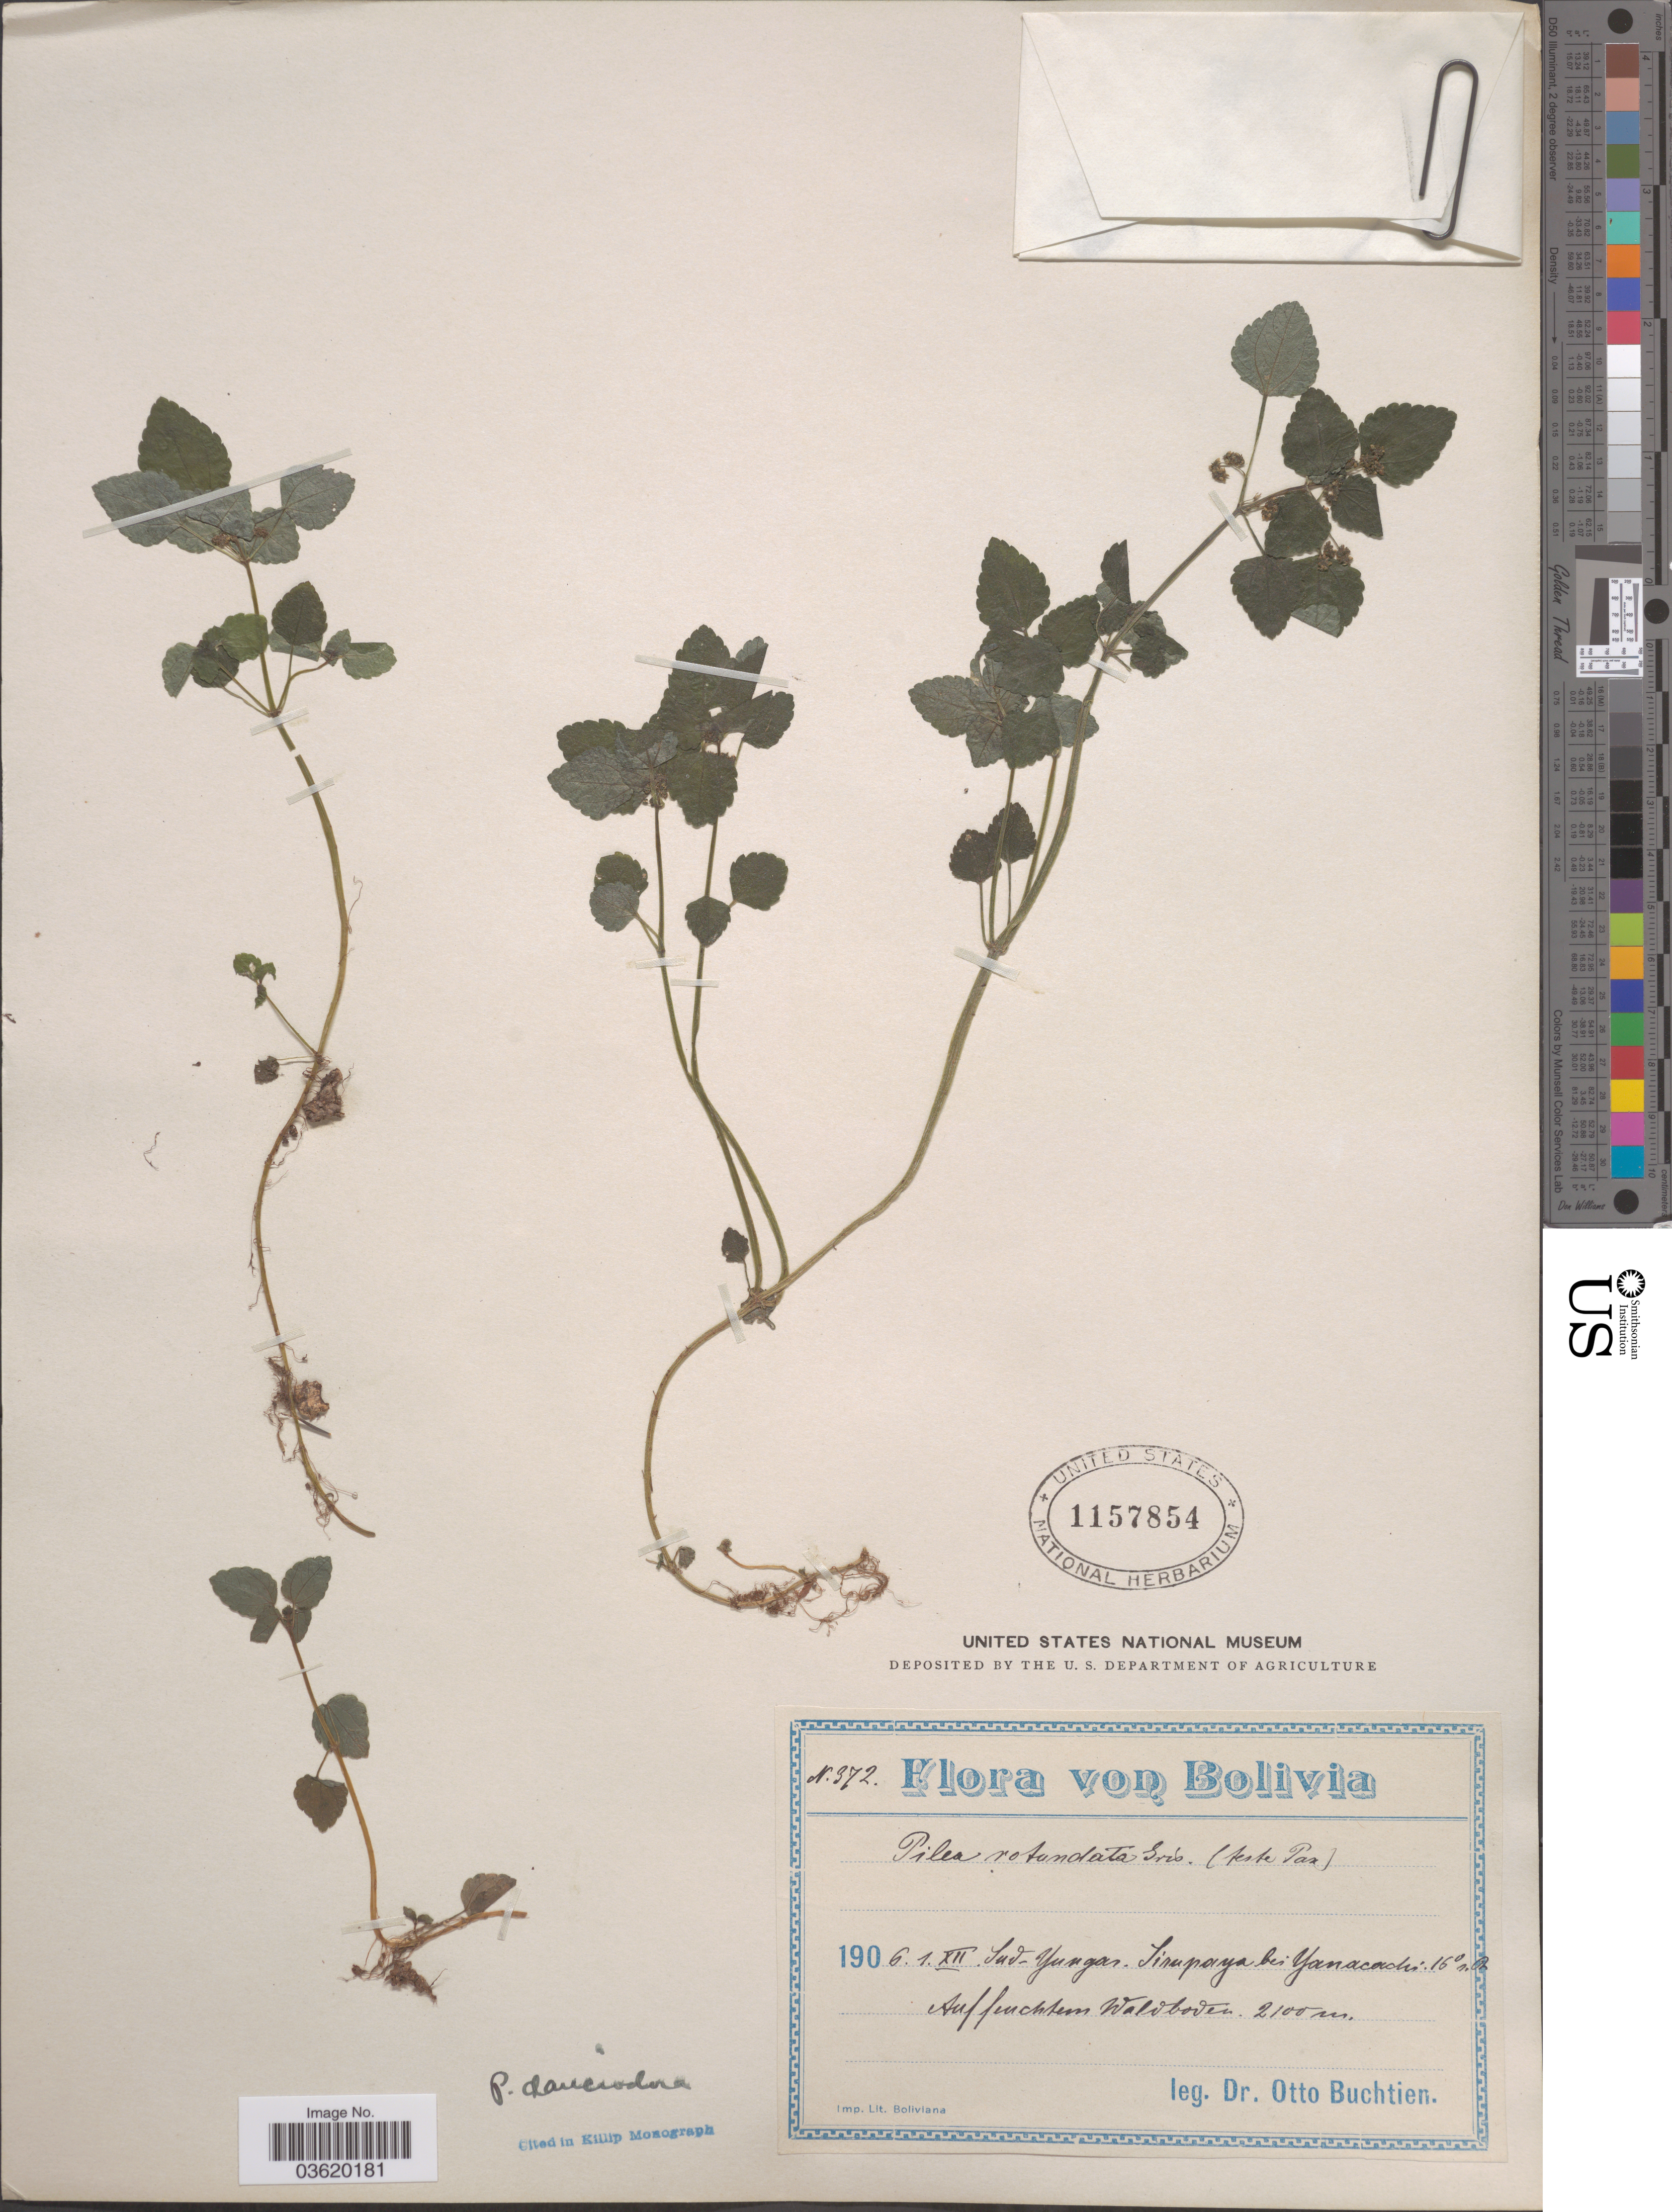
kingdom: Plantae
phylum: Tracheophyta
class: Magnoliopsida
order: Rosales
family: Urticaceae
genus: Pilea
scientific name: Pilea dauciodora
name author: Pav. ex Wedd.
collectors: O. Buchtien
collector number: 372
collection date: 1906-12-01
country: Bolivia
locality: Sud-Yungas. Sirupaya bei Yanacachi. 16º Br. Auf feuchtem Waldboden.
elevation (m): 2100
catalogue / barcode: US 1157854